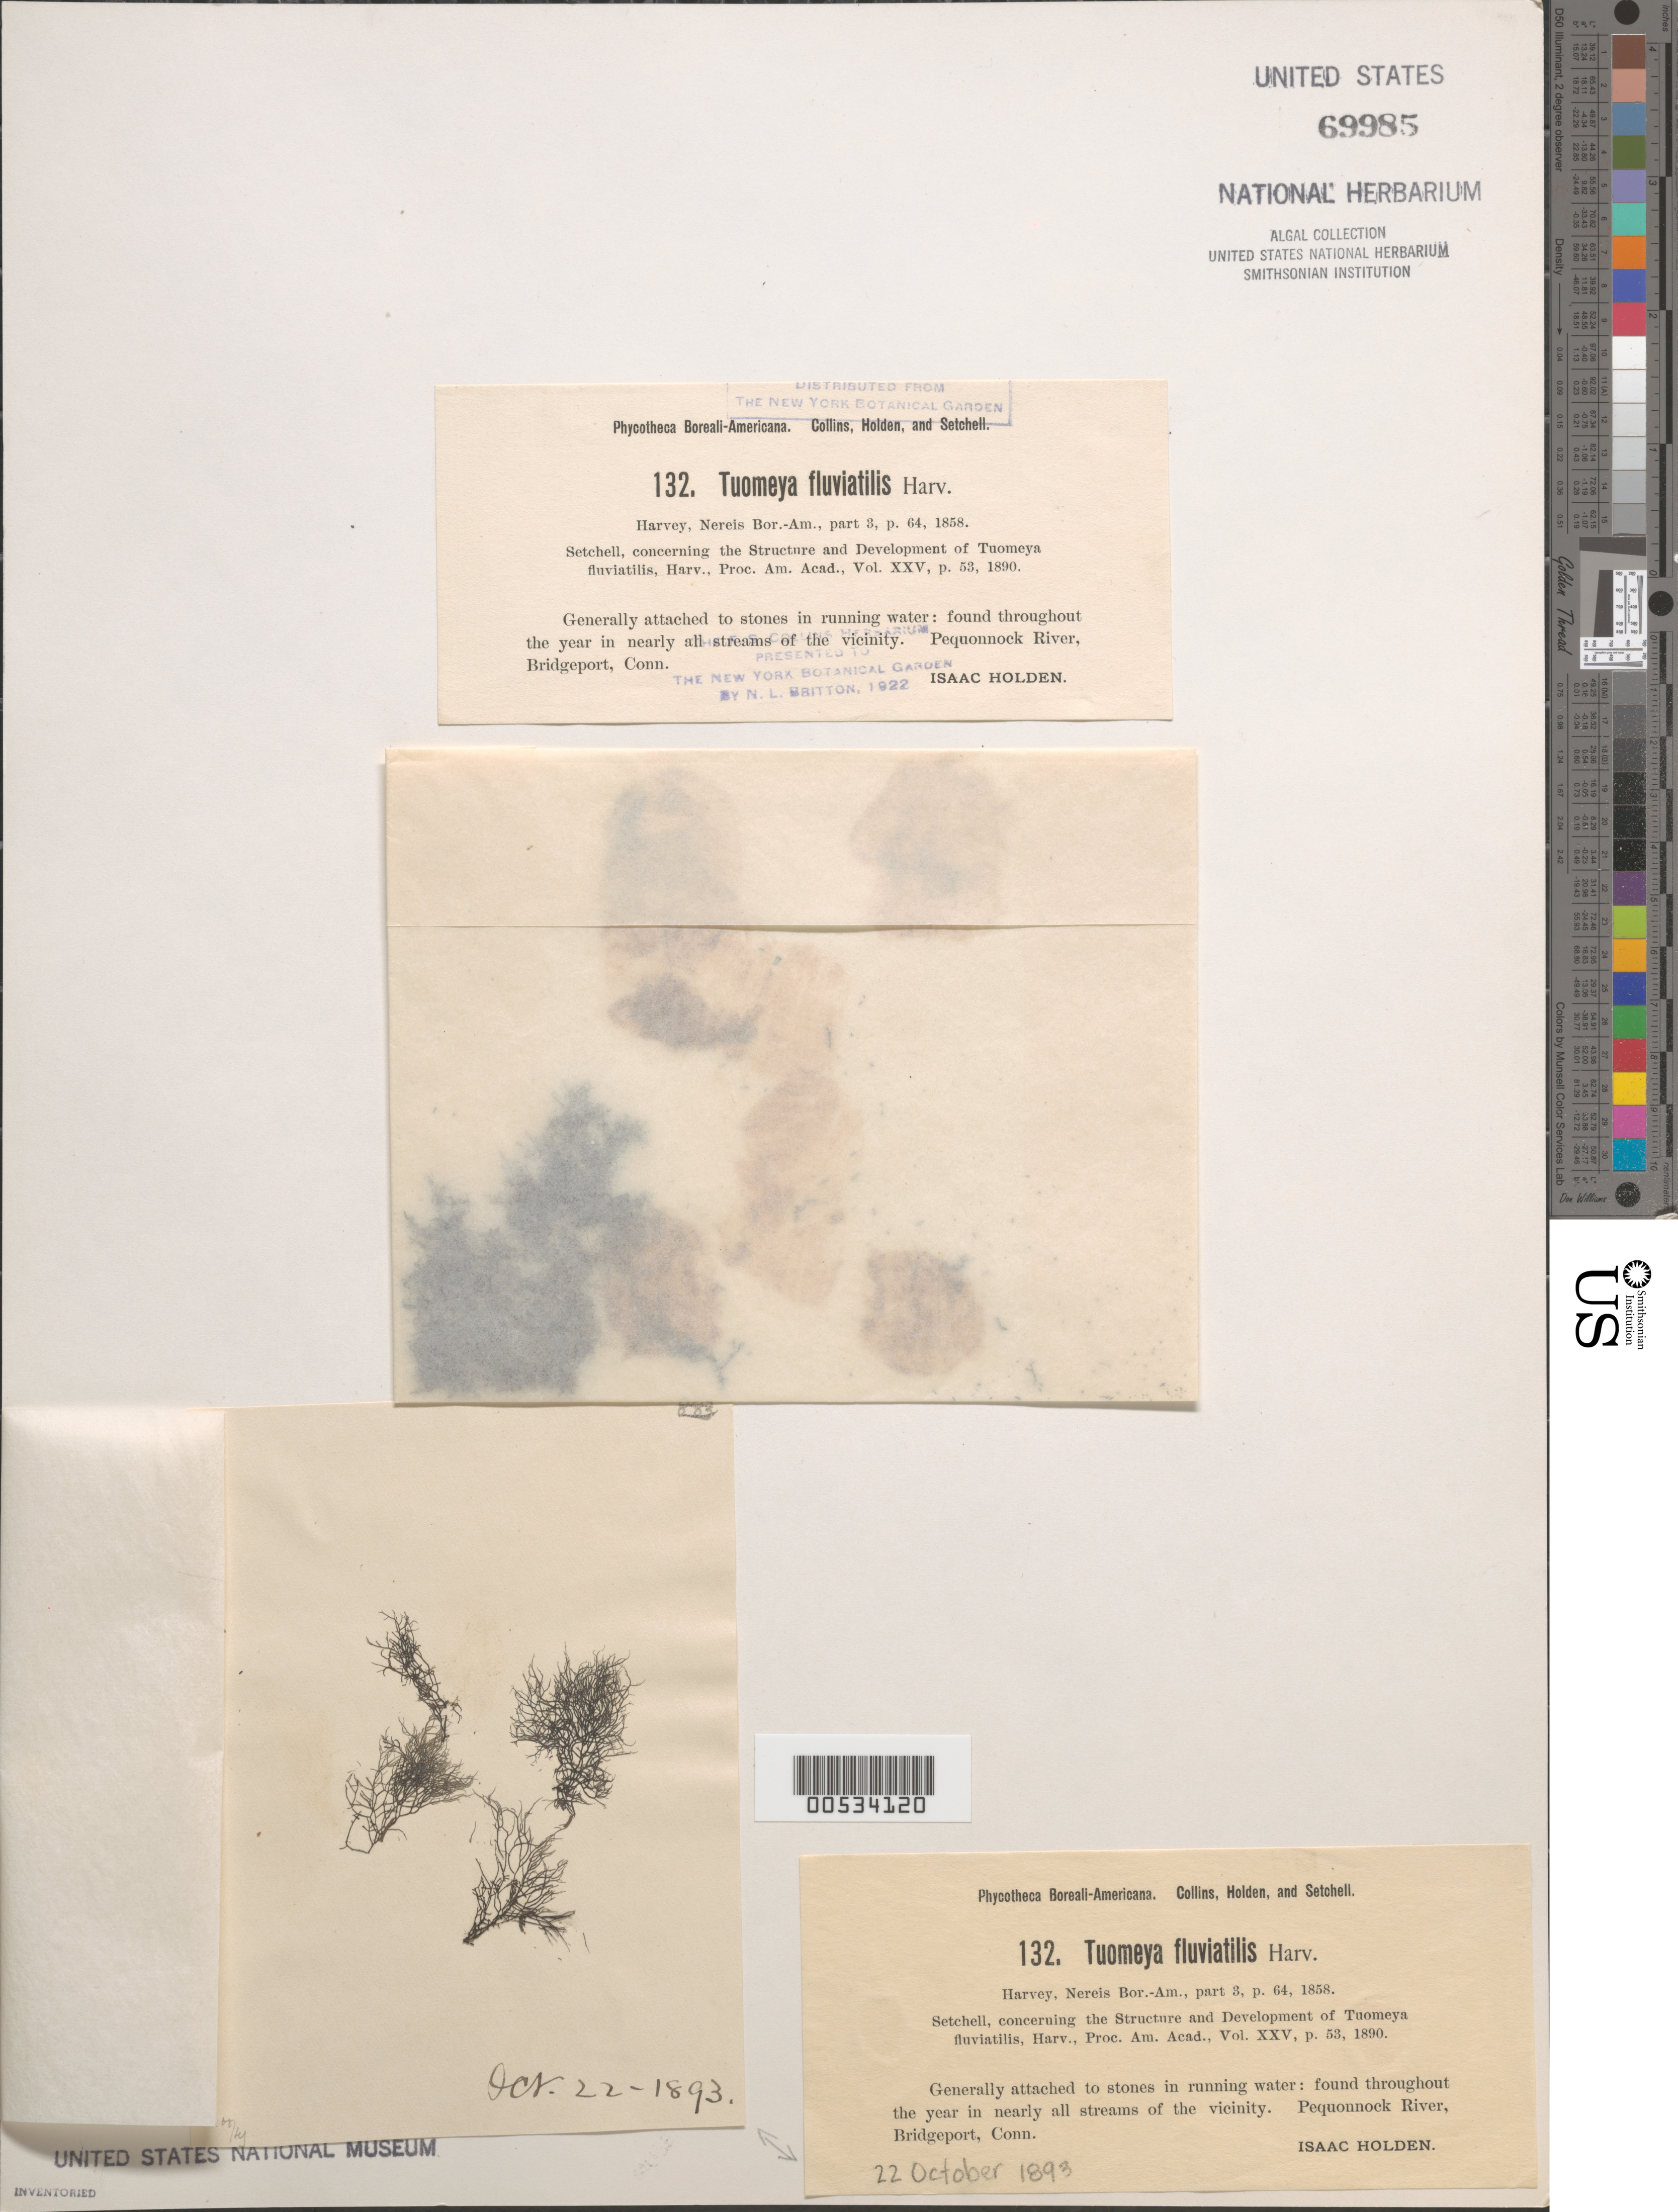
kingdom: Plantae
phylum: Rhodophyta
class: Florideophyceae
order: Batrachospermales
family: Batrachospermaceae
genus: Tuomeya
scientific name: Tuomeya americana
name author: (Kütz.) Papenf.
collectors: I. Holden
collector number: PB-A 132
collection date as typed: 22 Oct 1893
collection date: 1893-10-22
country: United States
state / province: Connecticut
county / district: Fairfield County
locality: Pequonnock River, Bridgeport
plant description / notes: Collins, Holden & Setchell, Phycotheca Boreali-Americana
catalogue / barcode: US 69985